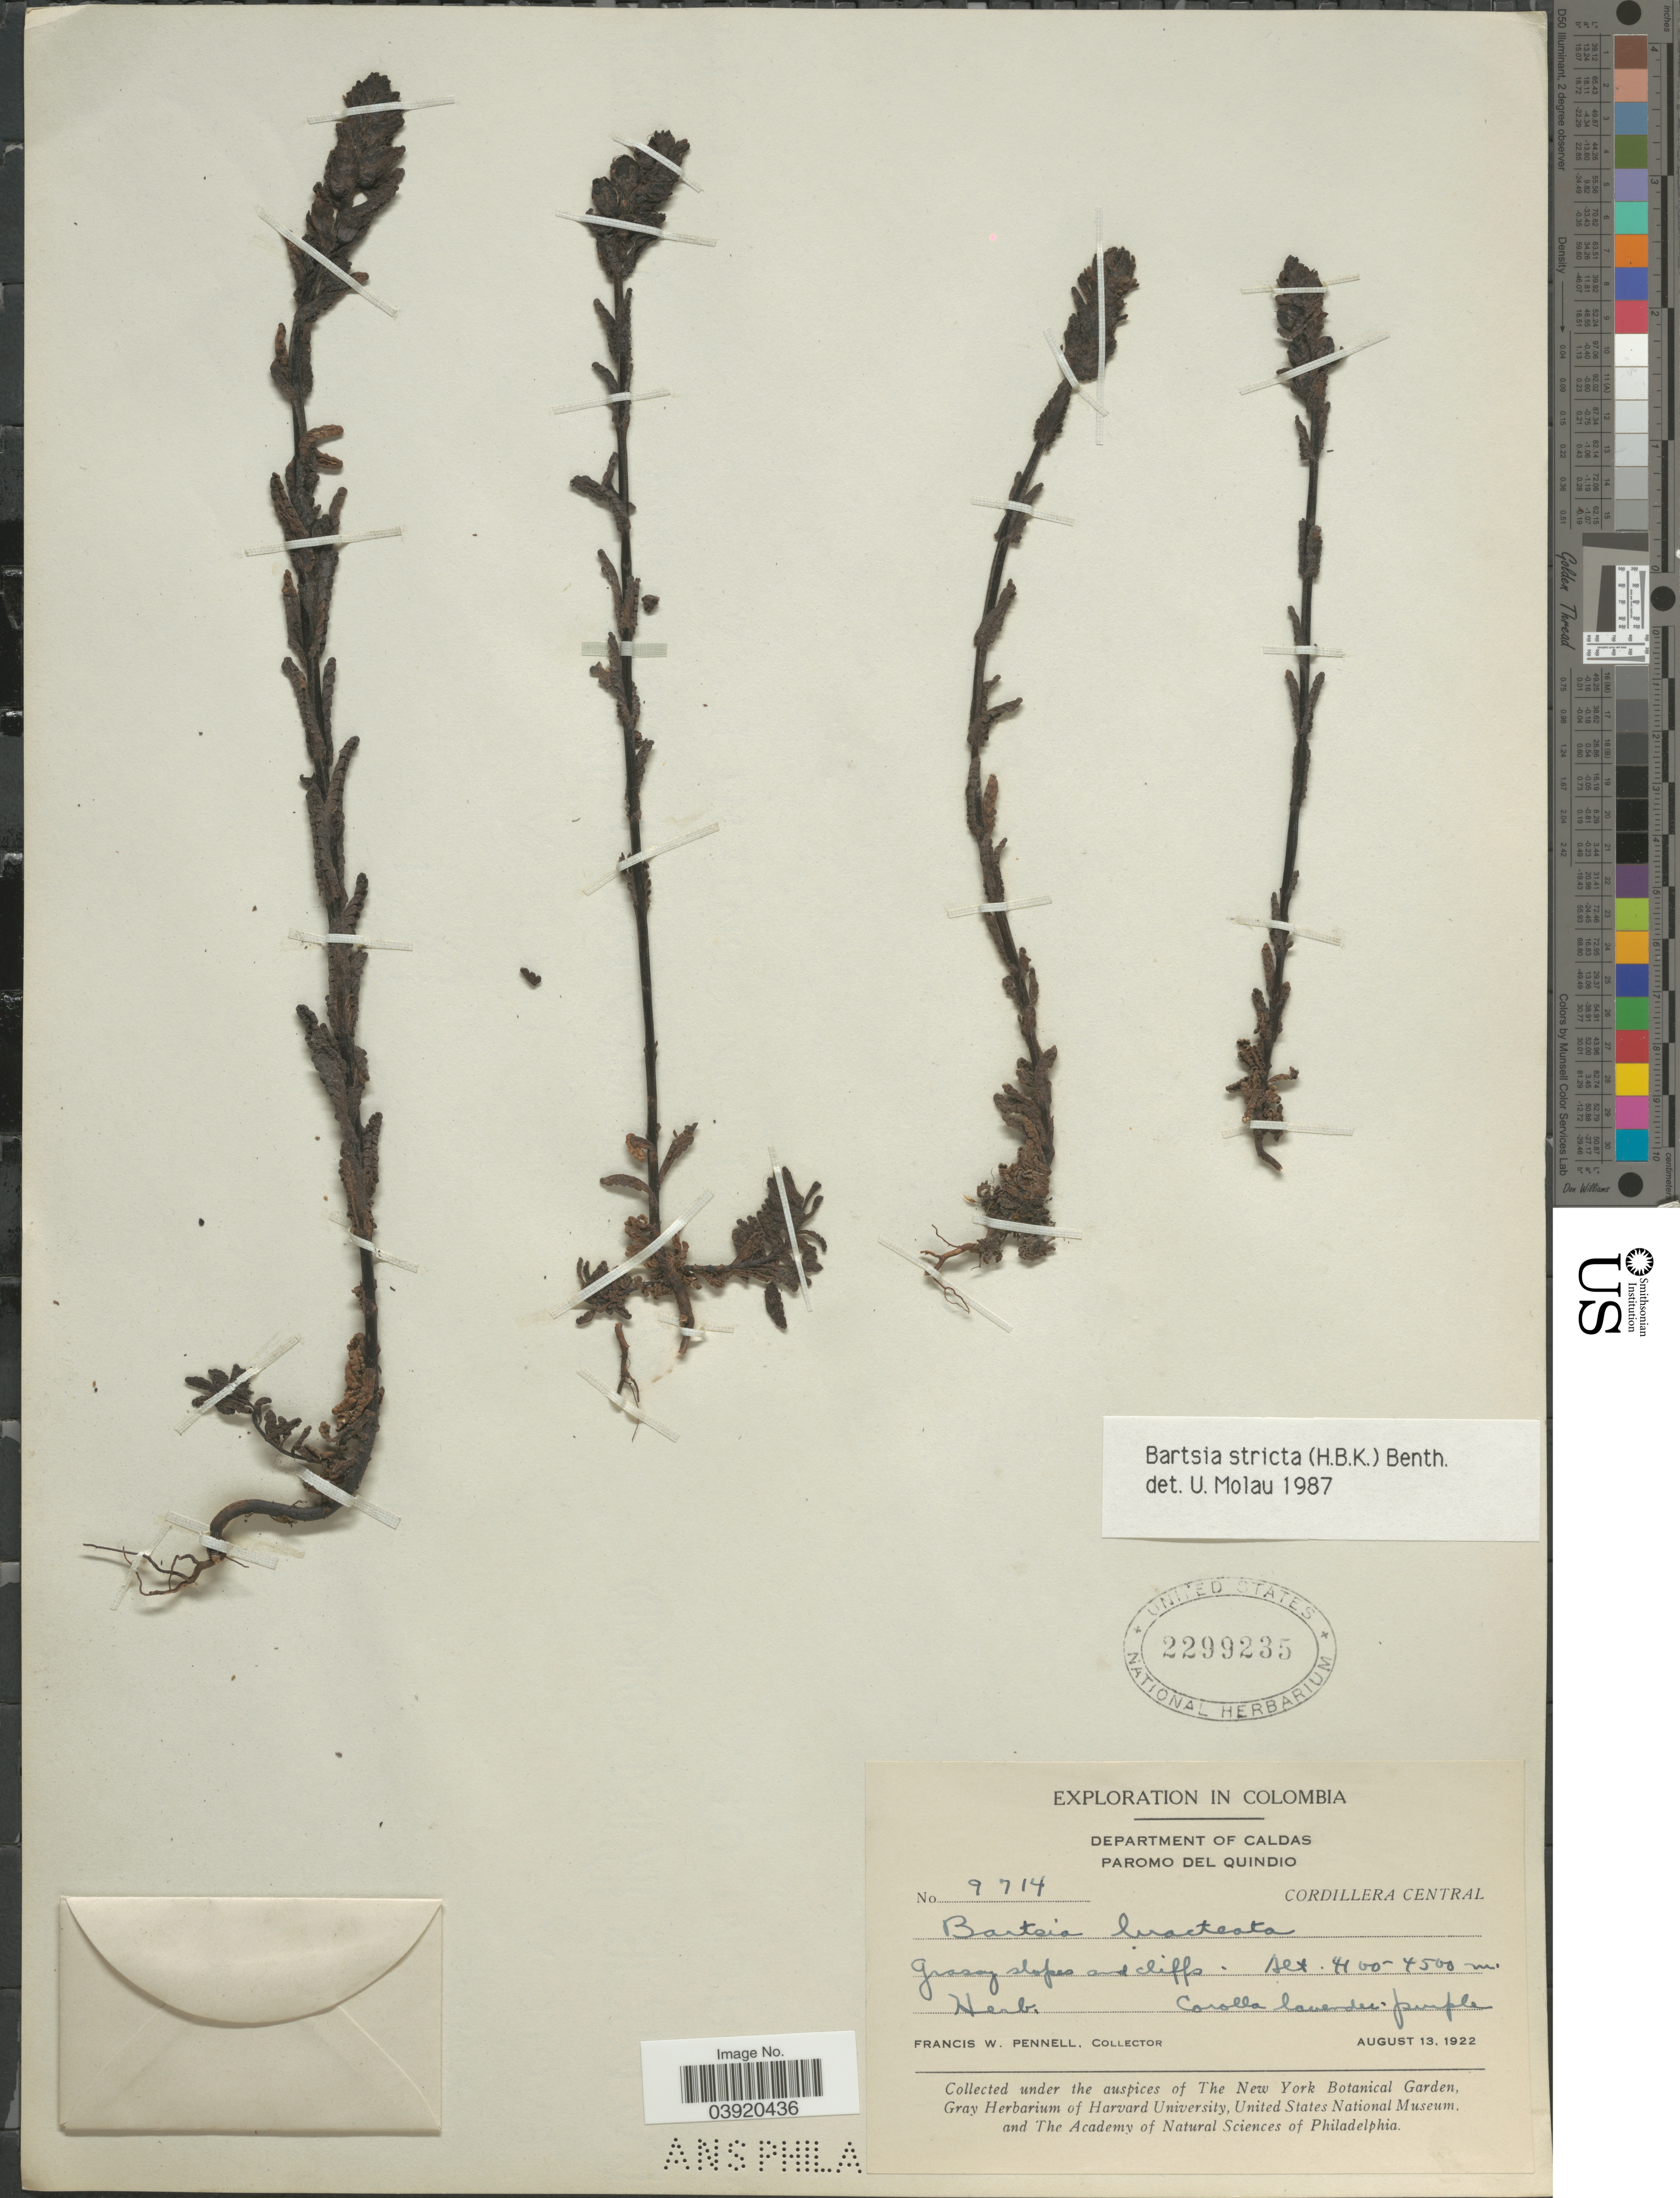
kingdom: Plantae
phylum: Tracheophyta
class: Magnoliopsida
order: Lamiales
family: Orobanchaceae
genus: Bartsia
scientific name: Bartsia stricta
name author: (Kunth) Benth.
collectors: F. W. Pennell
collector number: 9714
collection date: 1922-08-13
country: Colombia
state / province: Caldas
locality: Department of Caldas. Paromo del Quindio. Cordillera Central.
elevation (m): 4100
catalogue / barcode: US 2299235